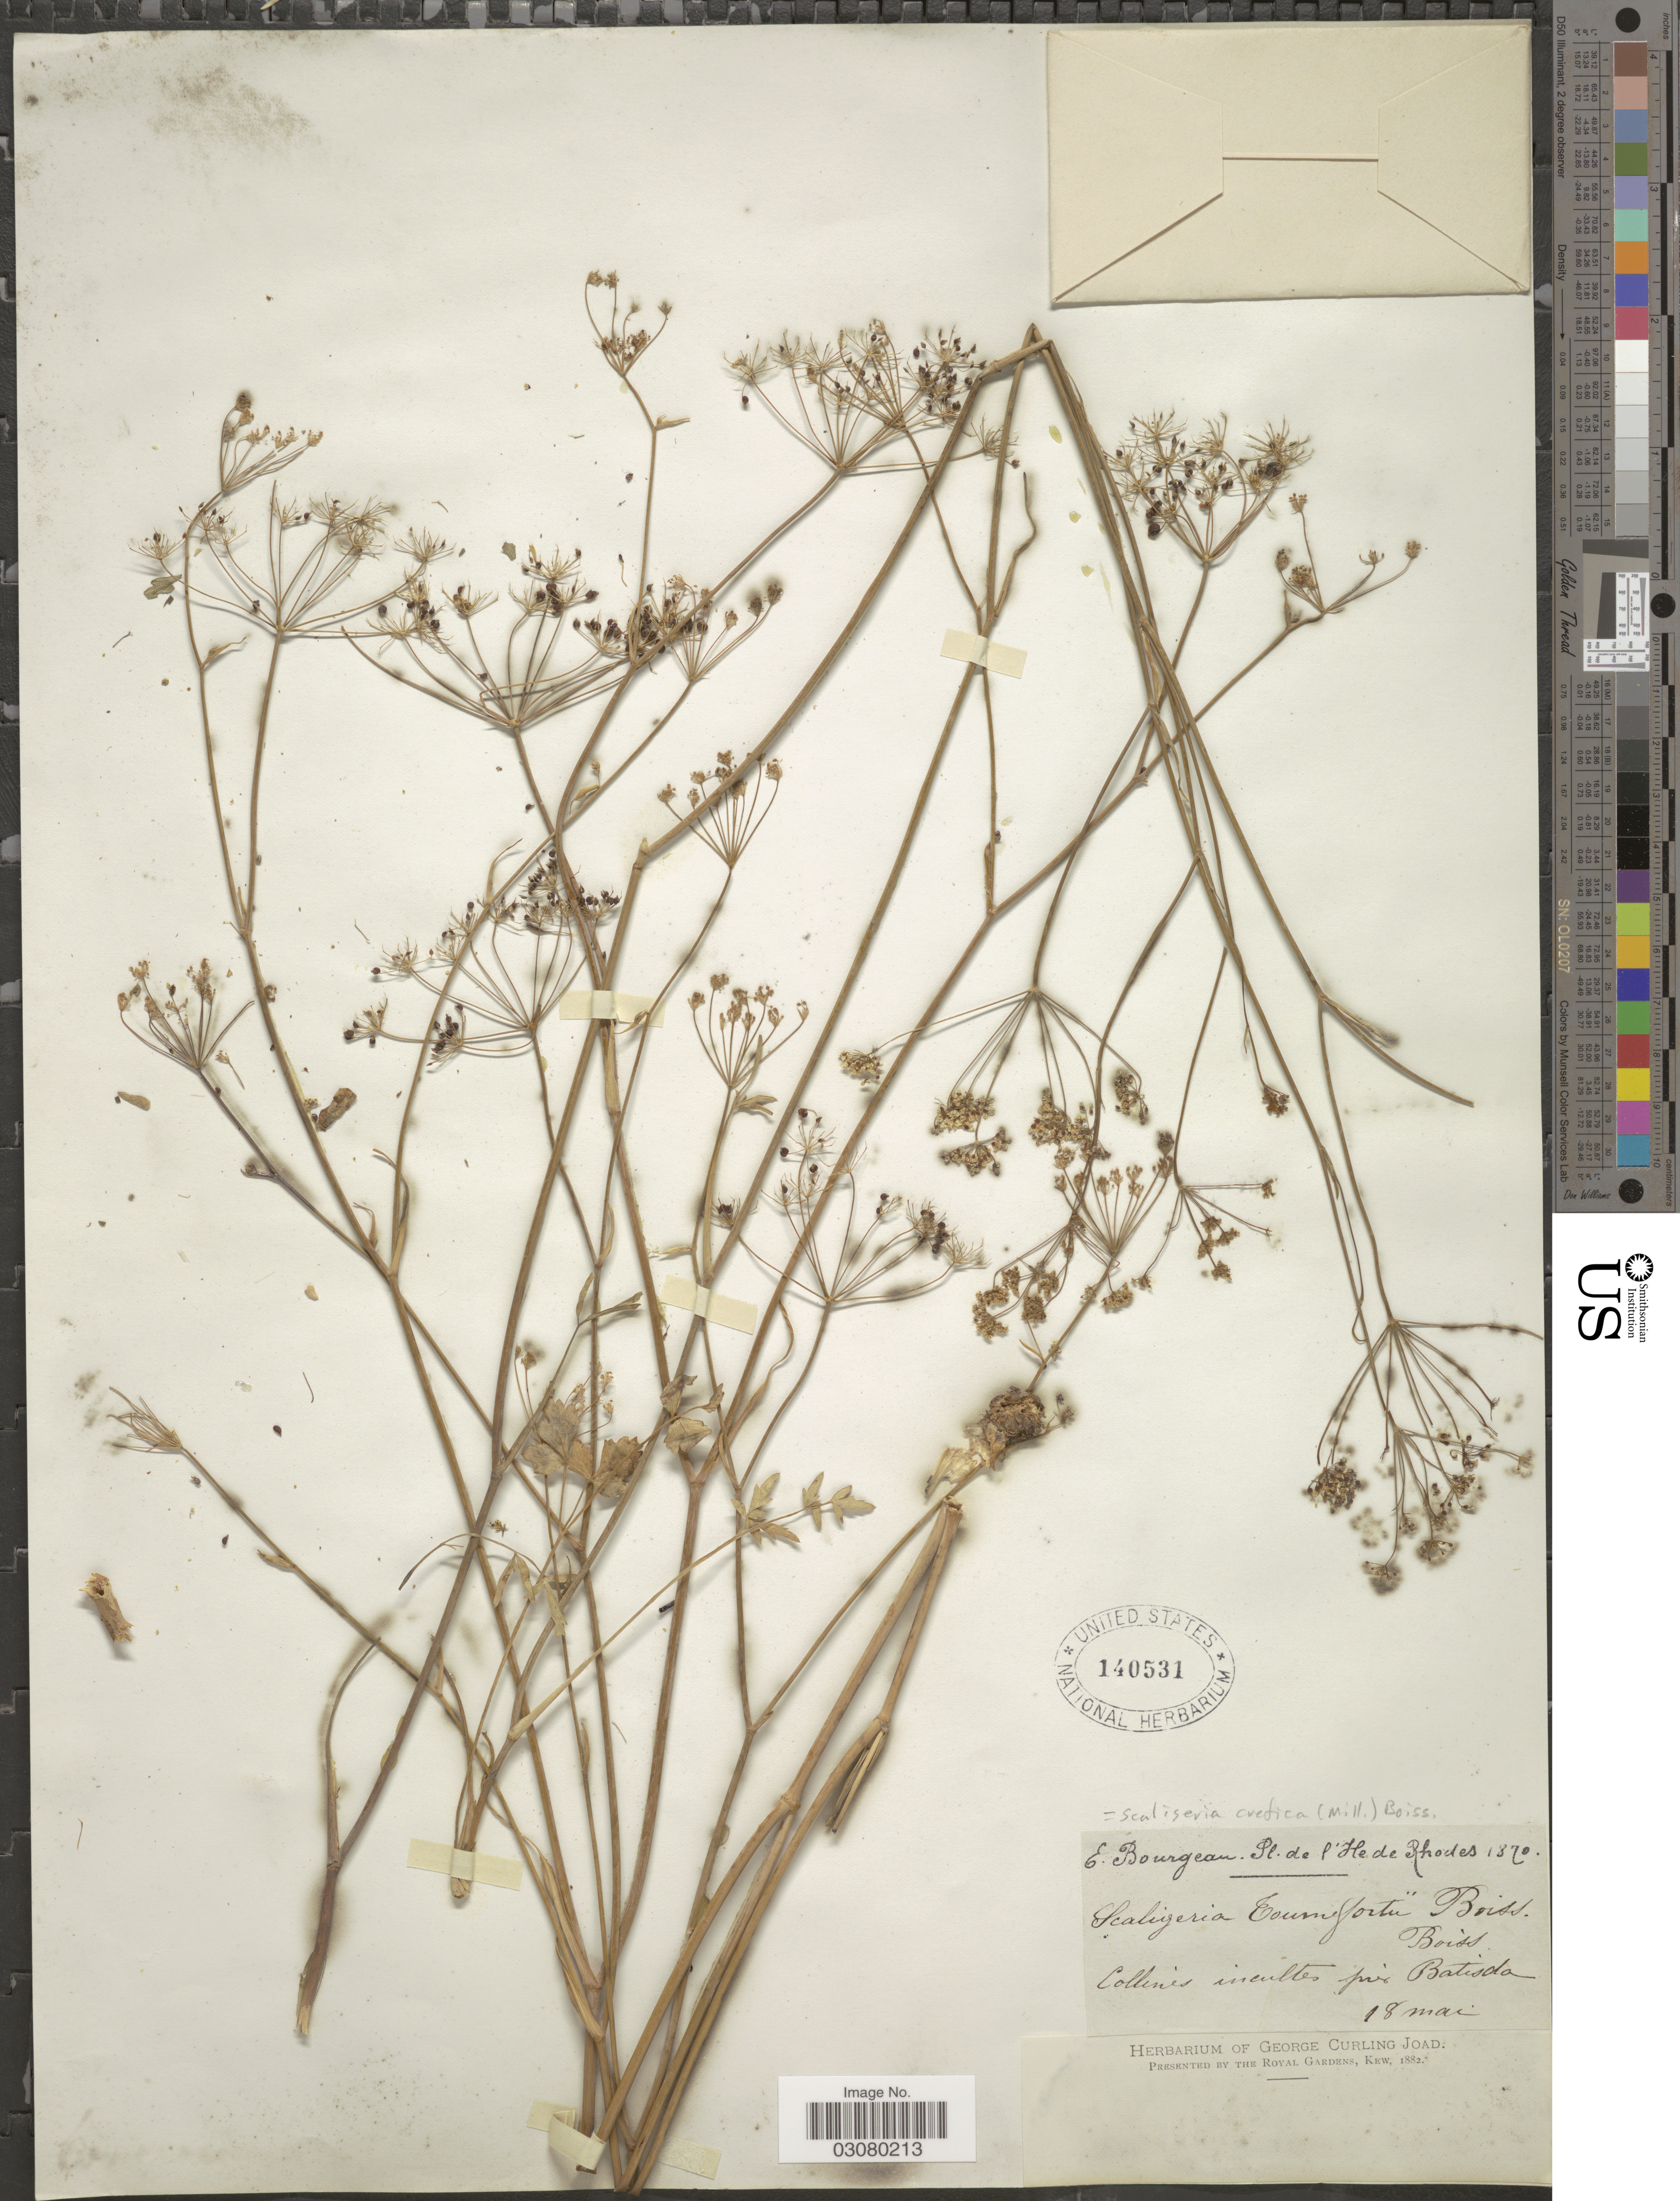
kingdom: Plantae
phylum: Tracheophyta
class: Magnoliopsida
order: Apiales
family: Apiaceae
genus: Scaligeria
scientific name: Scaligeria cretica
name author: (Mill.) Boiss.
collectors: E. Bourgeau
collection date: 1870-05-18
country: Greece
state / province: South Aegean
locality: Ile de Rhodes. Collines incultes prés Batisda.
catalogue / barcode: US 140531